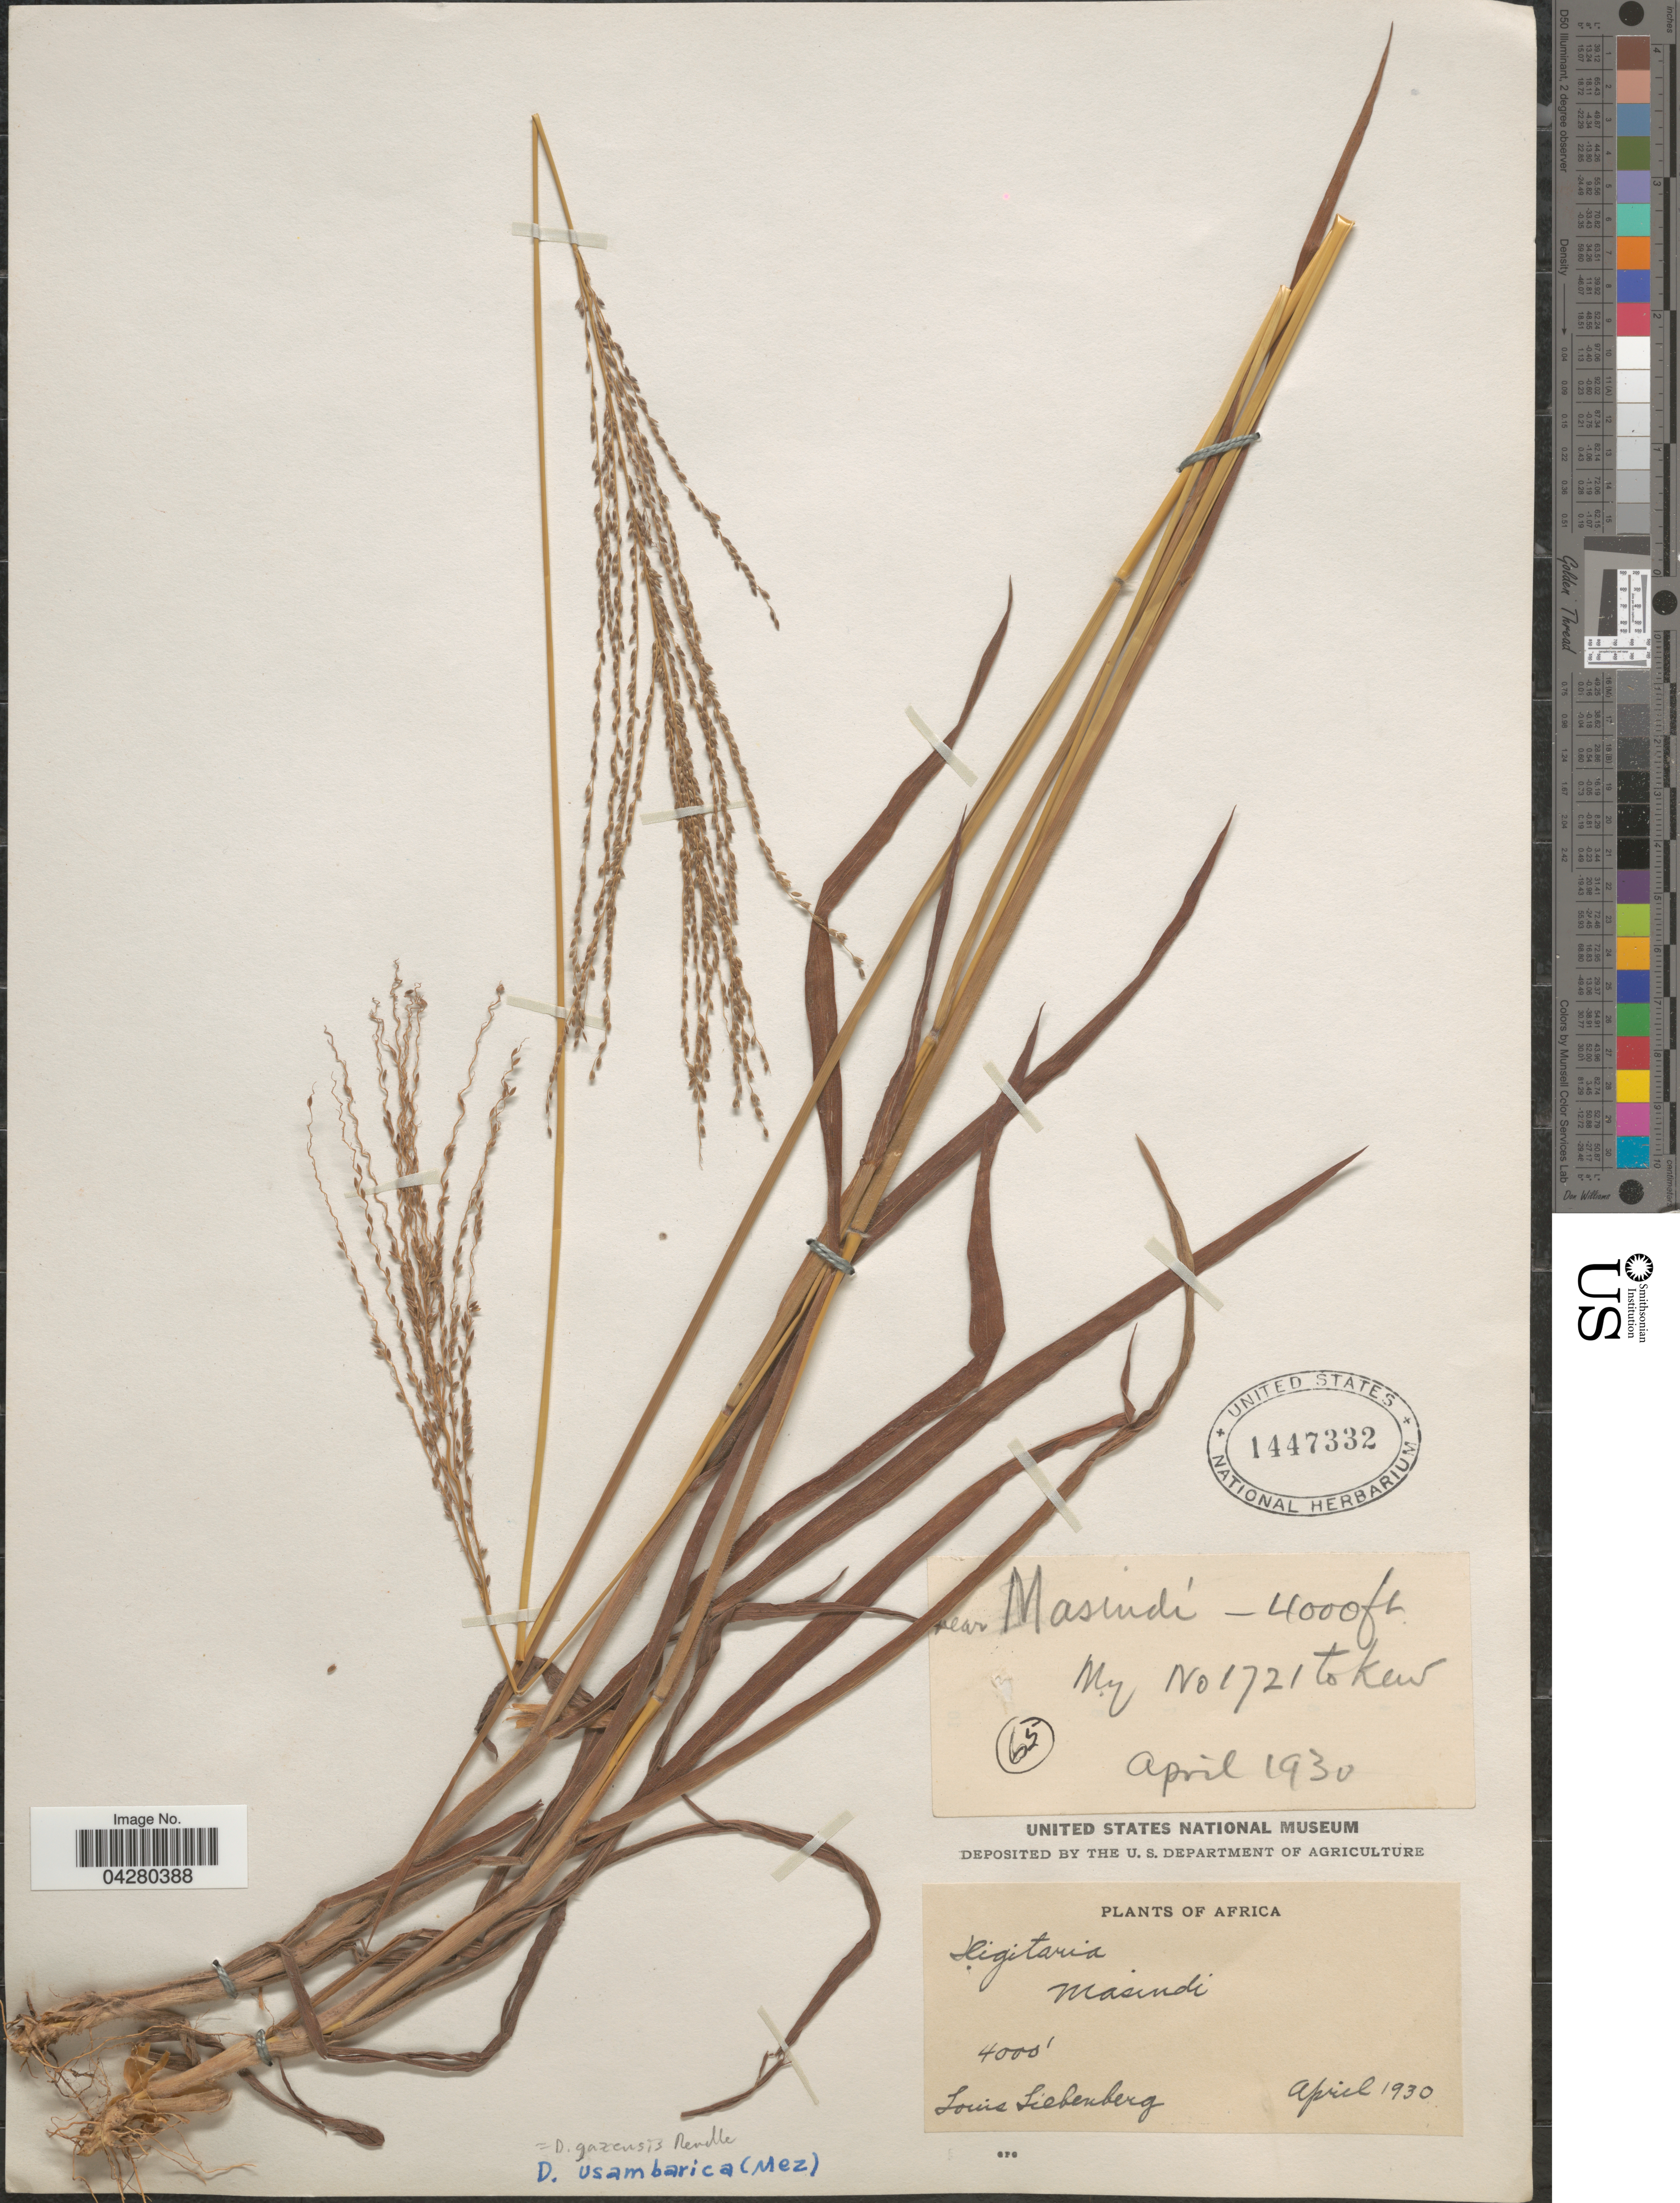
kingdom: Plantae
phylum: Tracheophyta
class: Liliopsida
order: Poales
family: Poaceae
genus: Digitaria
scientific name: Digitaria gazensis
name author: Rendle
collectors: L. Liebenberg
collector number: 1721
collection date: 1930-04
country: Uganda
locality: Masindi. Africa.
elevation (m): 1219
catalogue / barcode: US 1447332